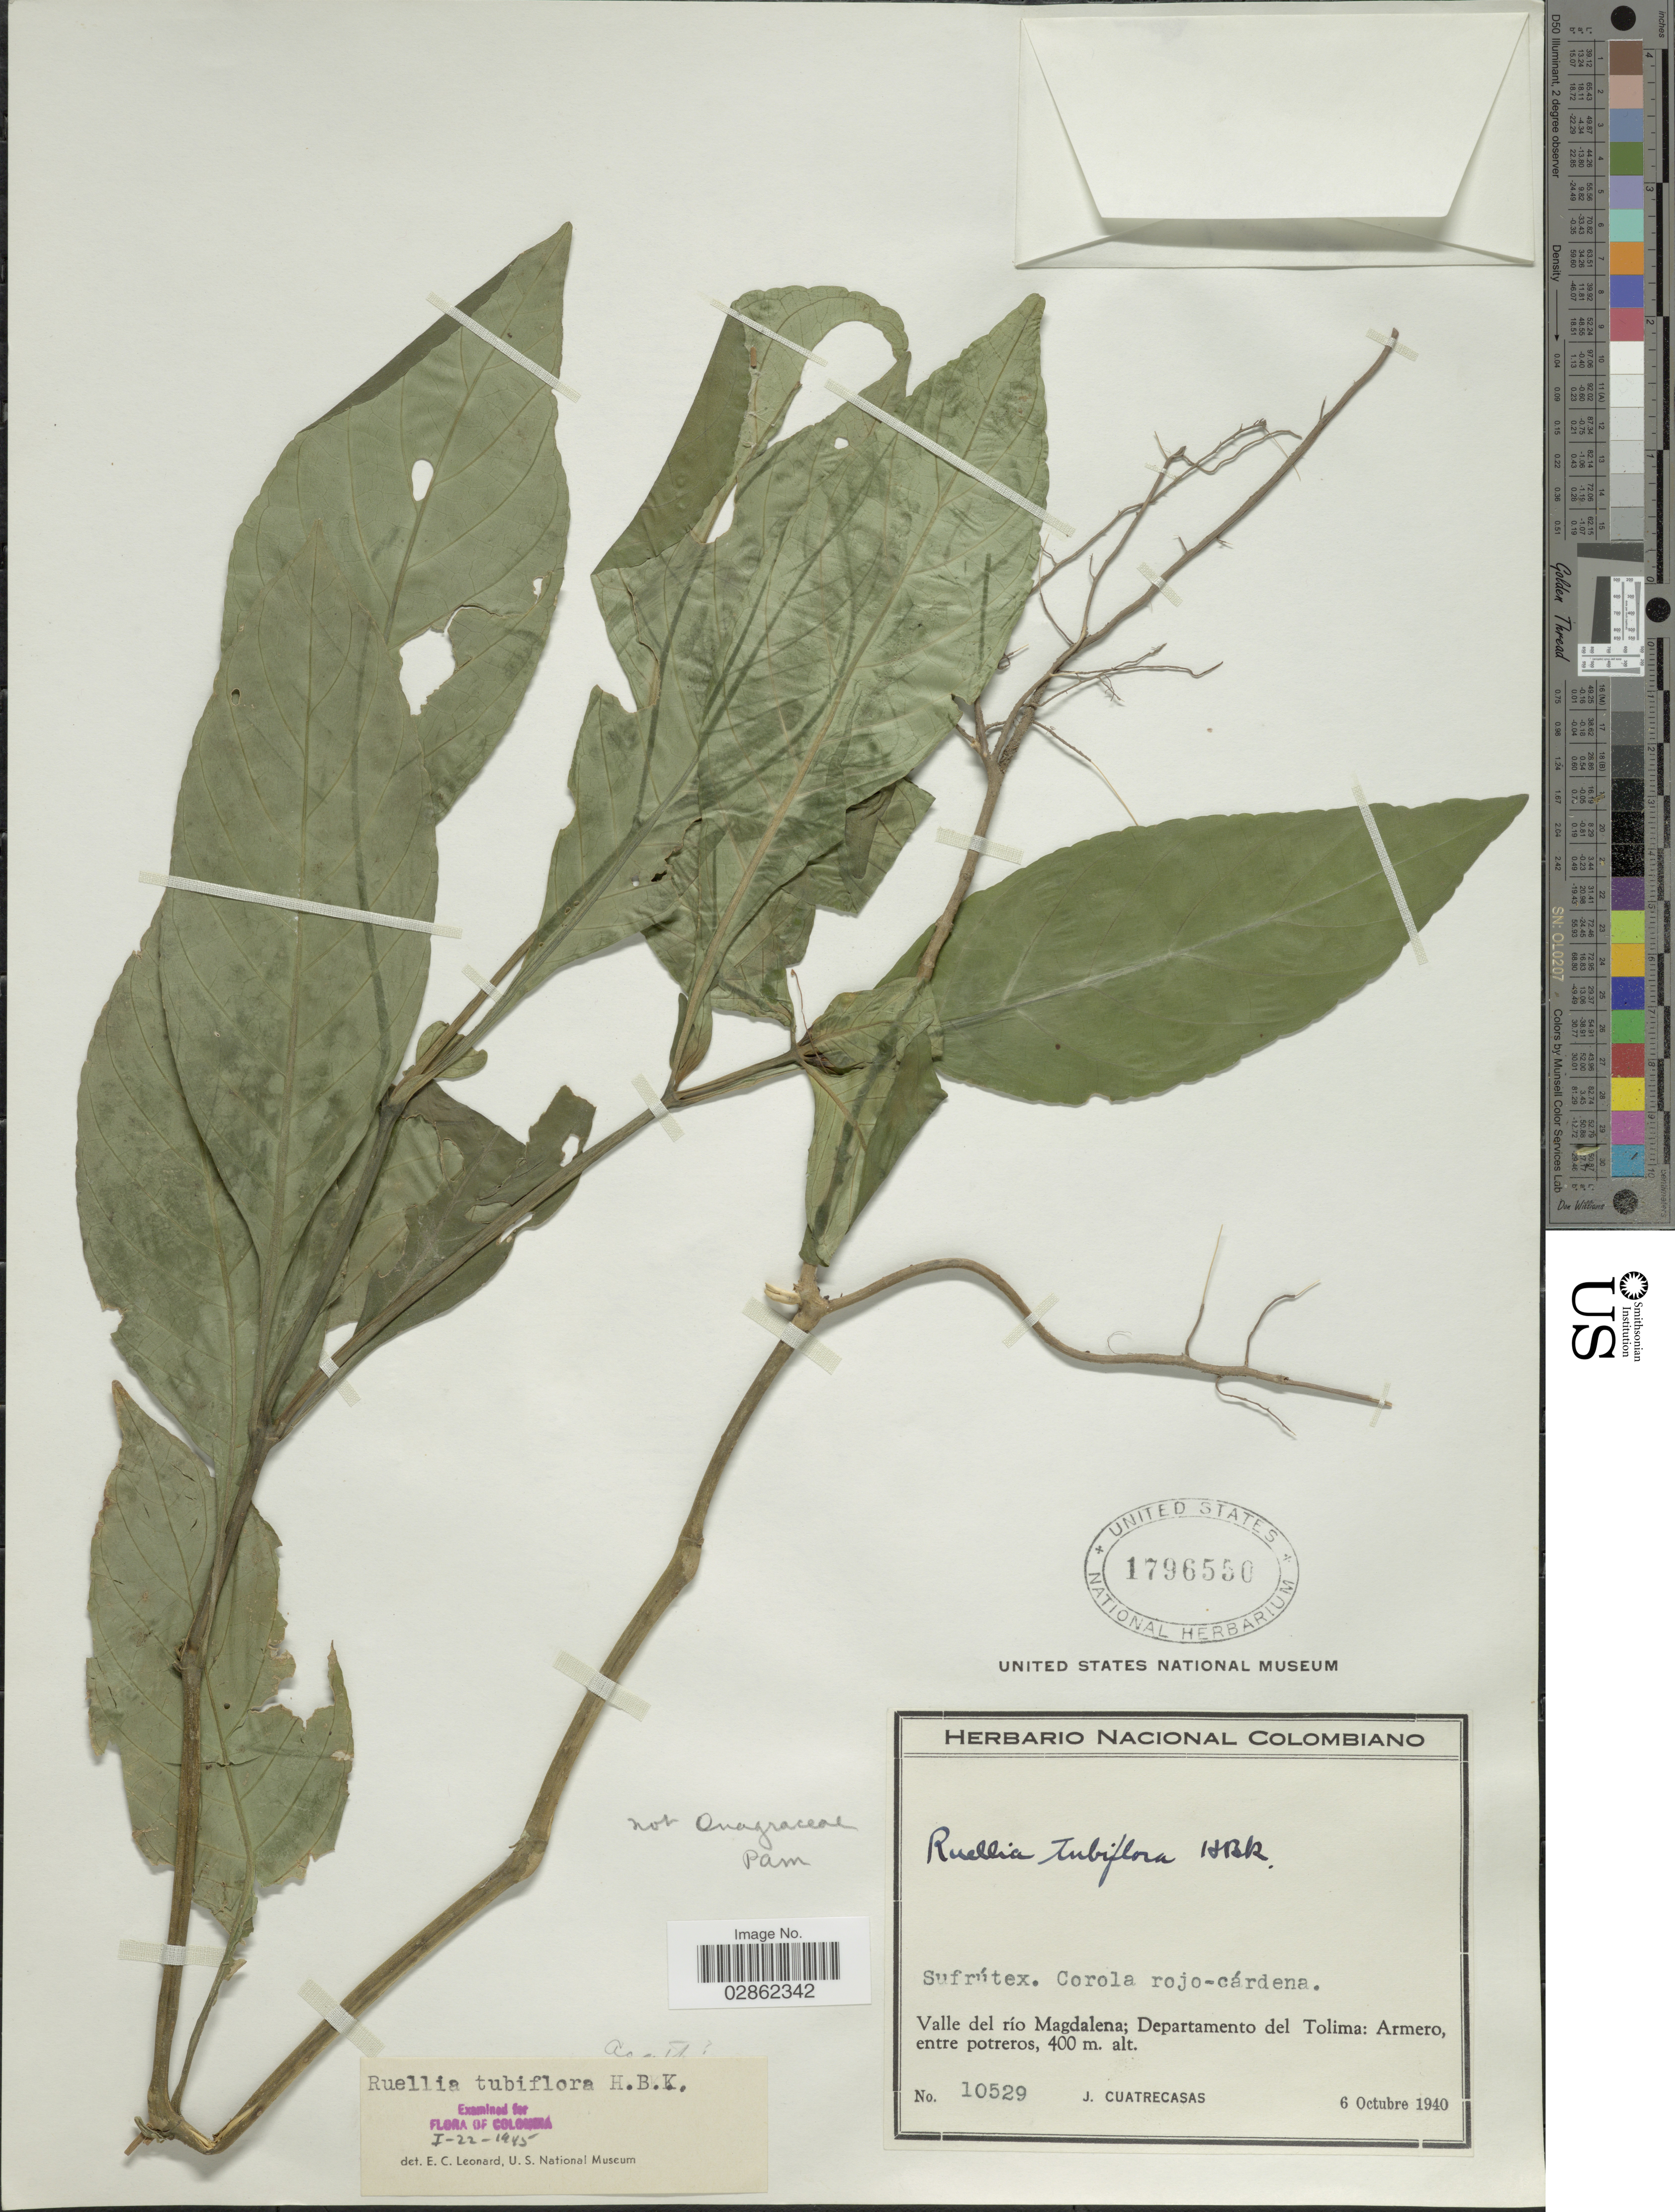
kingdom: Plantae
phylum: Tracheophyta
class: Magnoliopsida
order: Lamiales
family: Acanthaceae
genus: Ruellia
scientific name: Ruellia tubiflora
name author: Kunth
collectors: J. Cuatrecasas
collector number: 10529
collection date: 1940-10-06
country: Colombia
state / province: Tolima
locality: Valle del río Magdalena; Departamento del Tolima: Armero.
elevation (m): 400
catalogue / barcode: US 1796550